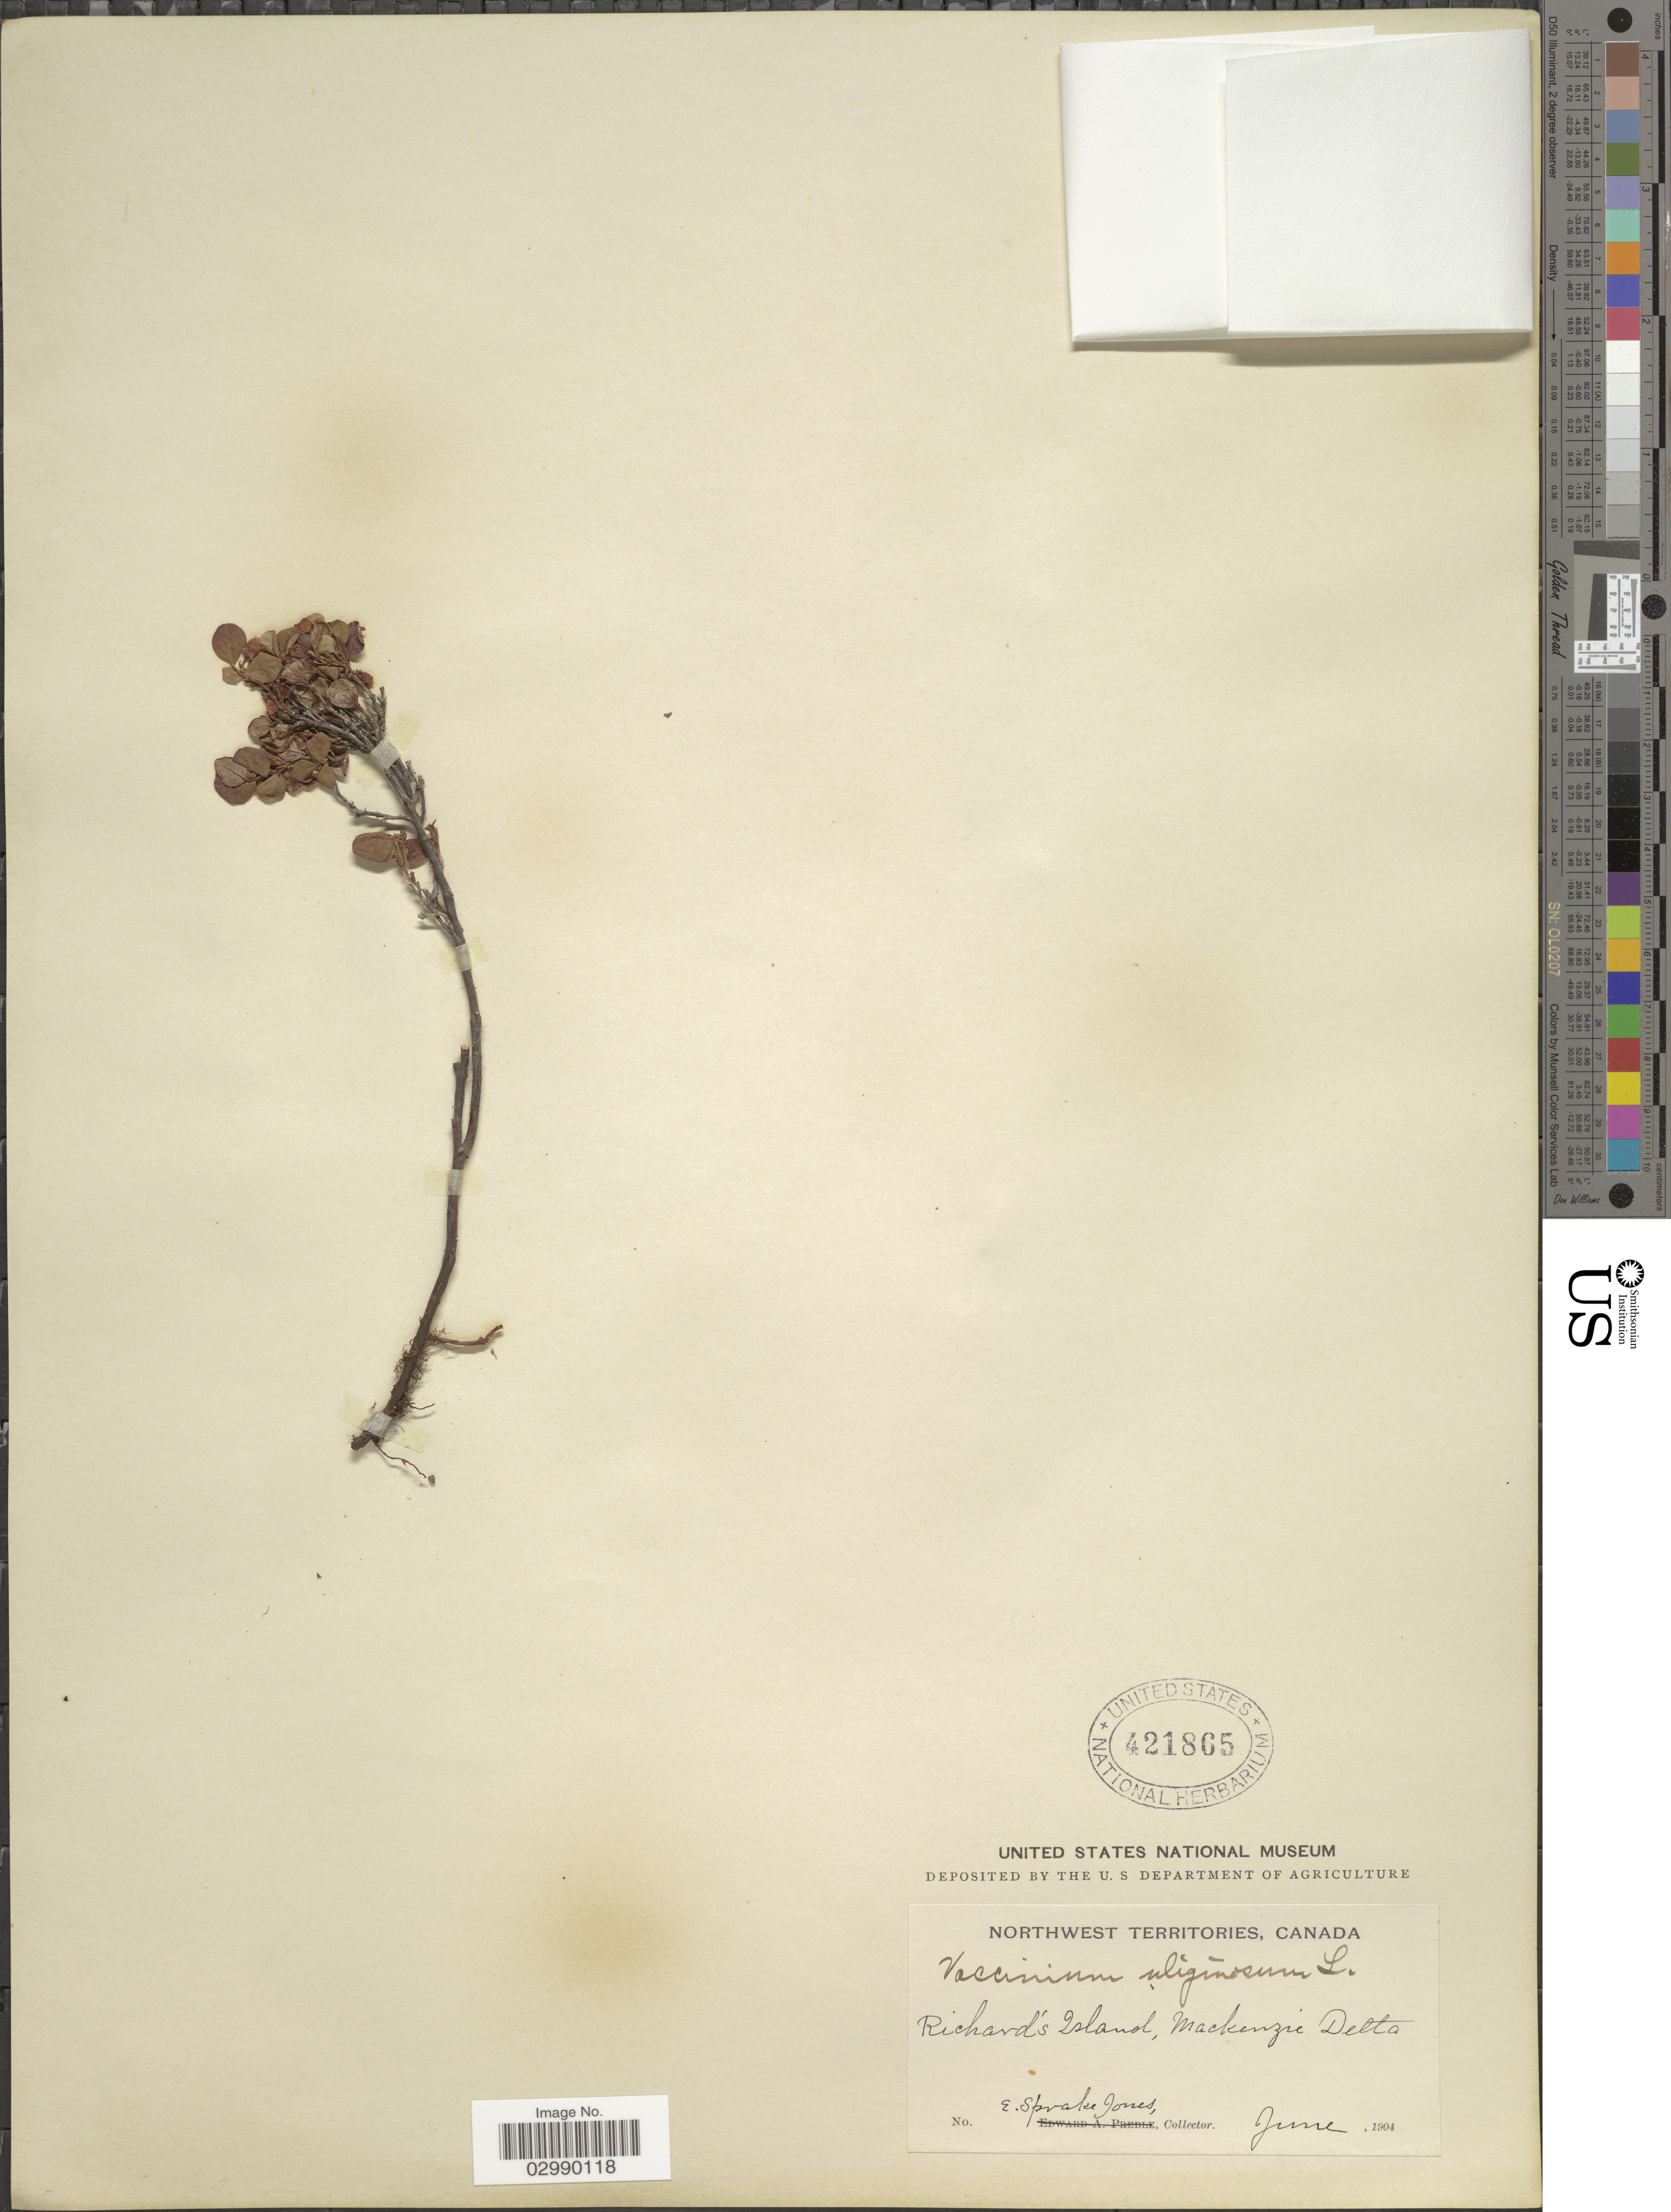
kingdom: Plantae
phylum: Tracheophyta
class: Magnoliopsida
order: Ericales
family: Ericaceae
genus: Vaccinium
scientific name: Vaccinium uliginosum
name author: L.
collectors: E. Jones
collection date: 1904-06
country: Canada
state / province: Northwest Territories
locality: Richard's Island, Mackenzie Delta.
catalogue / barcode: US 421865